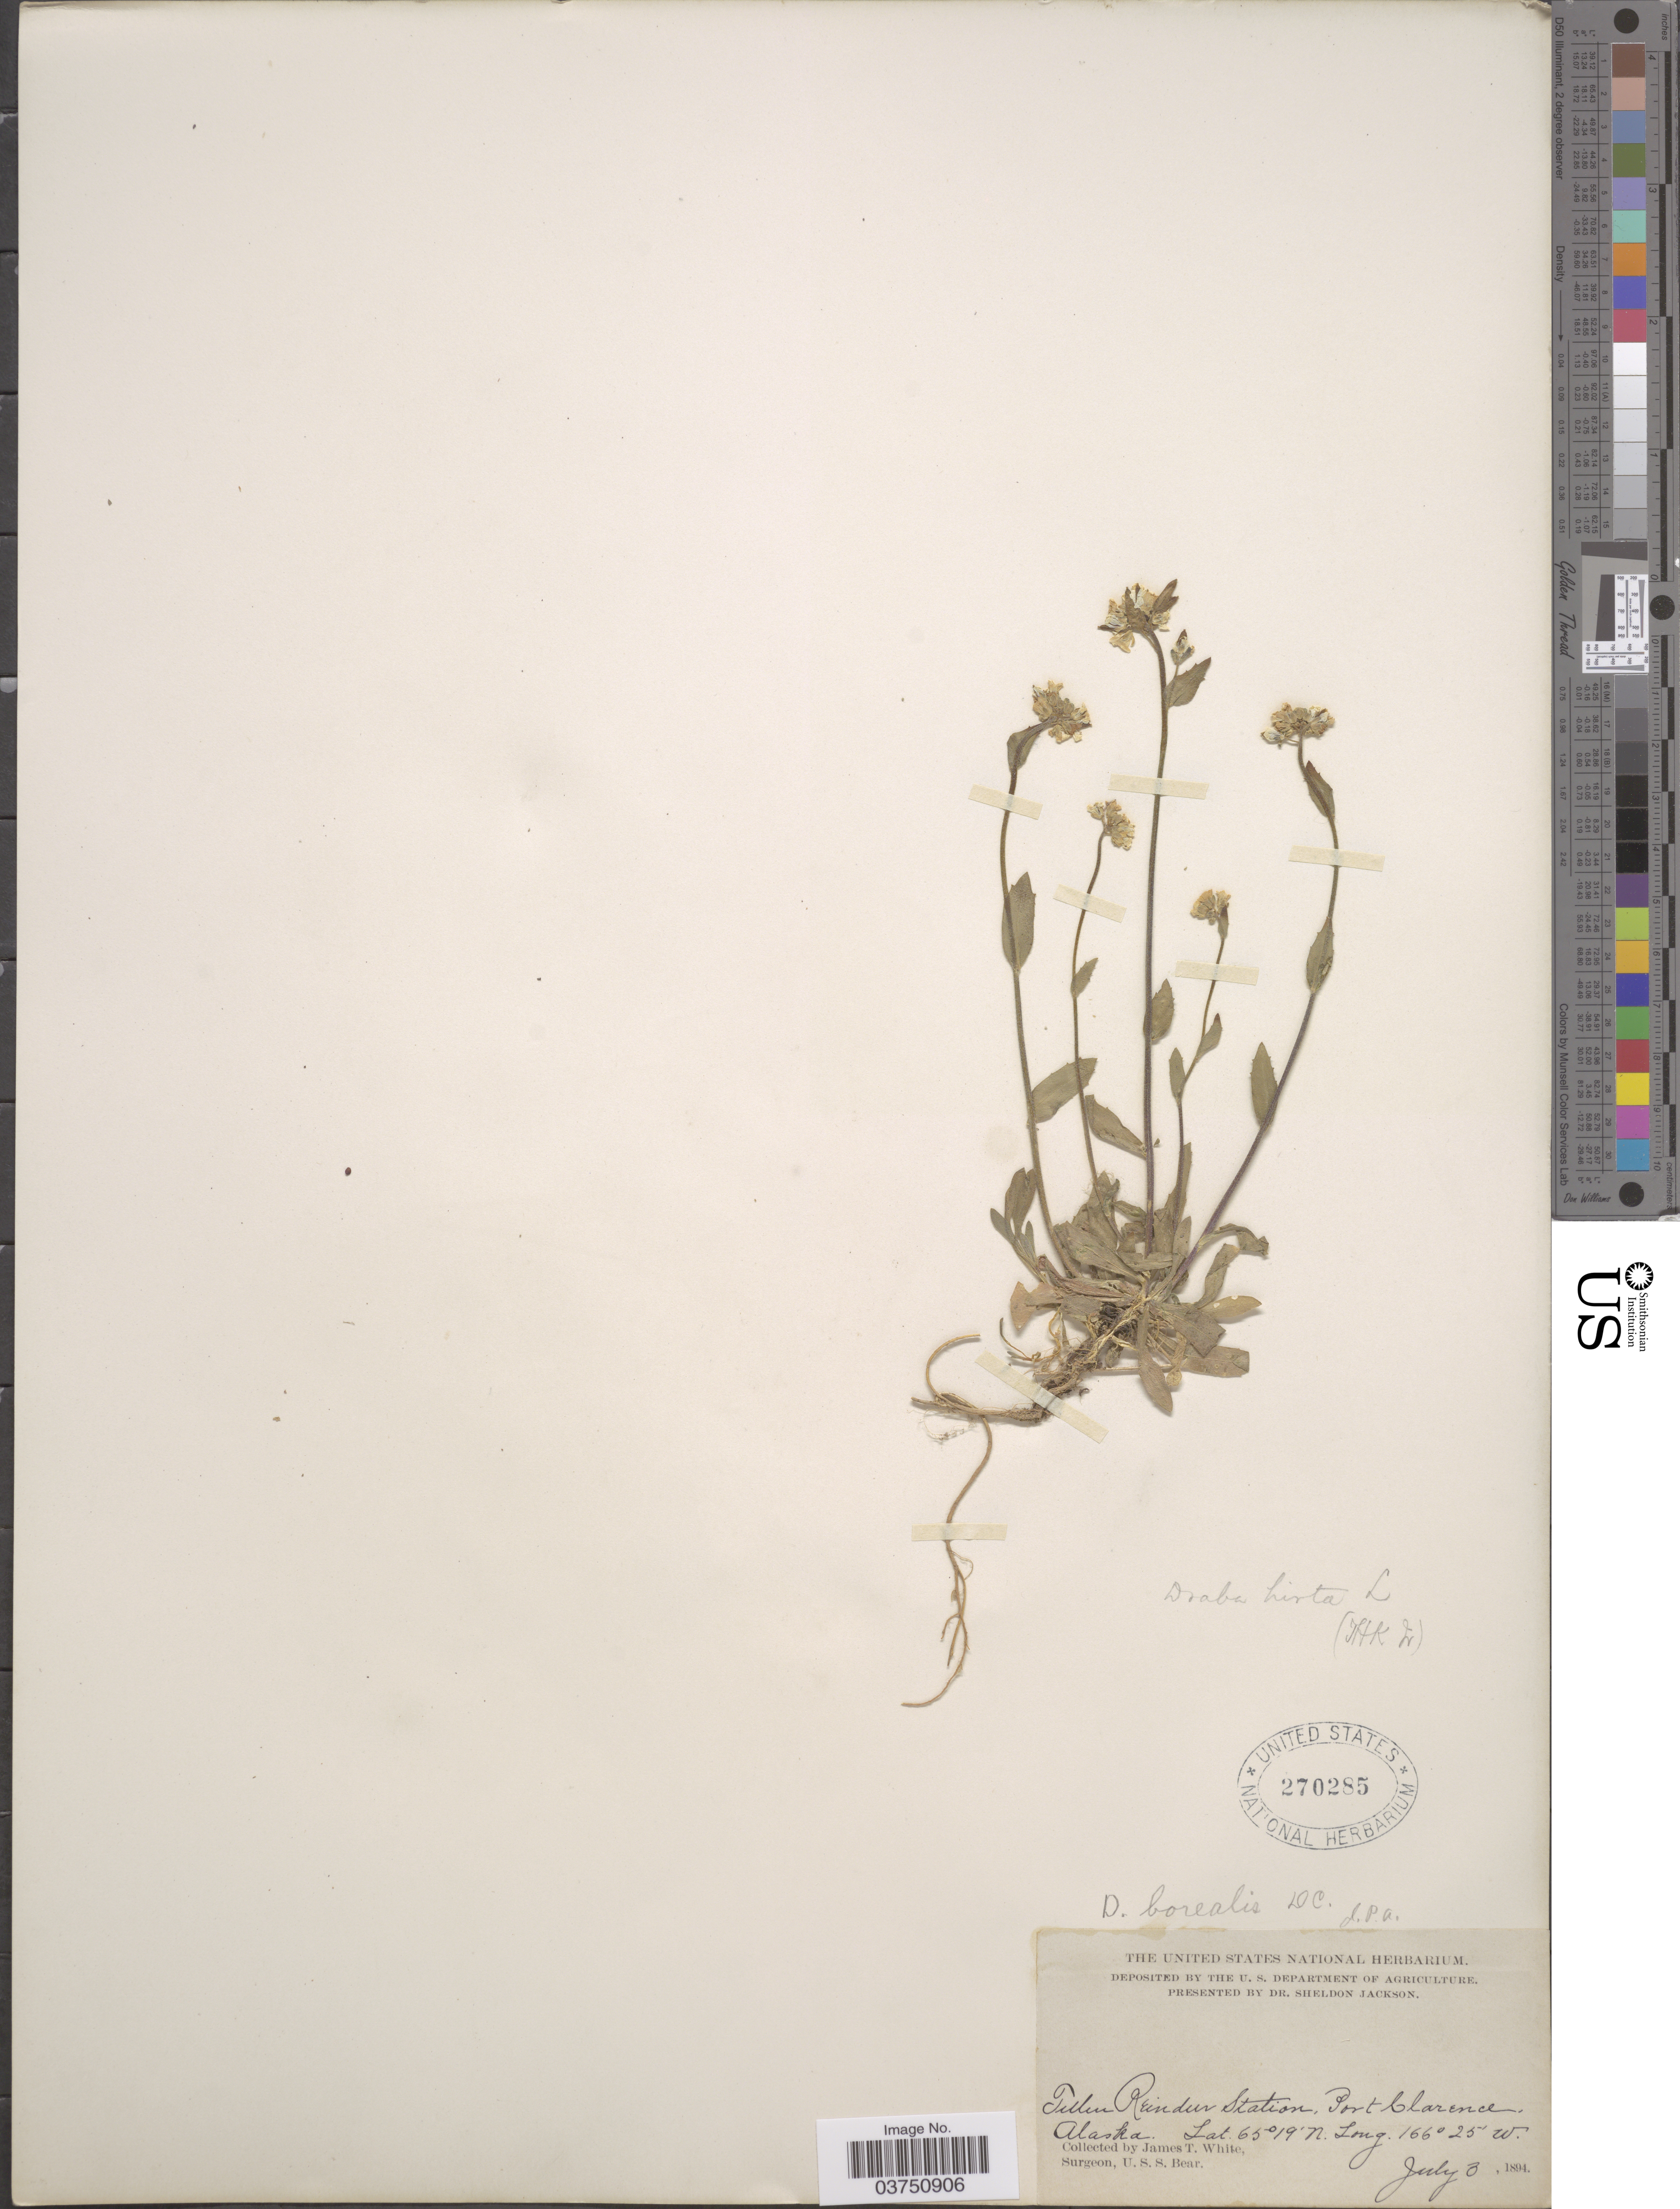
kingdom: Plantae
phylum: Tracheophyta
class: Magnoliopsida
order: Brassicales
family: Brassicaceae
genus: Draba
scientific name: Draba borealis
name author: DC.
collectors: J. T. White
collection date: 1894-07-03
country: United States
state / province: Alaska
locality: Teller Reindeer Station, Port Clarence.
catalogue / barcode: US 270285